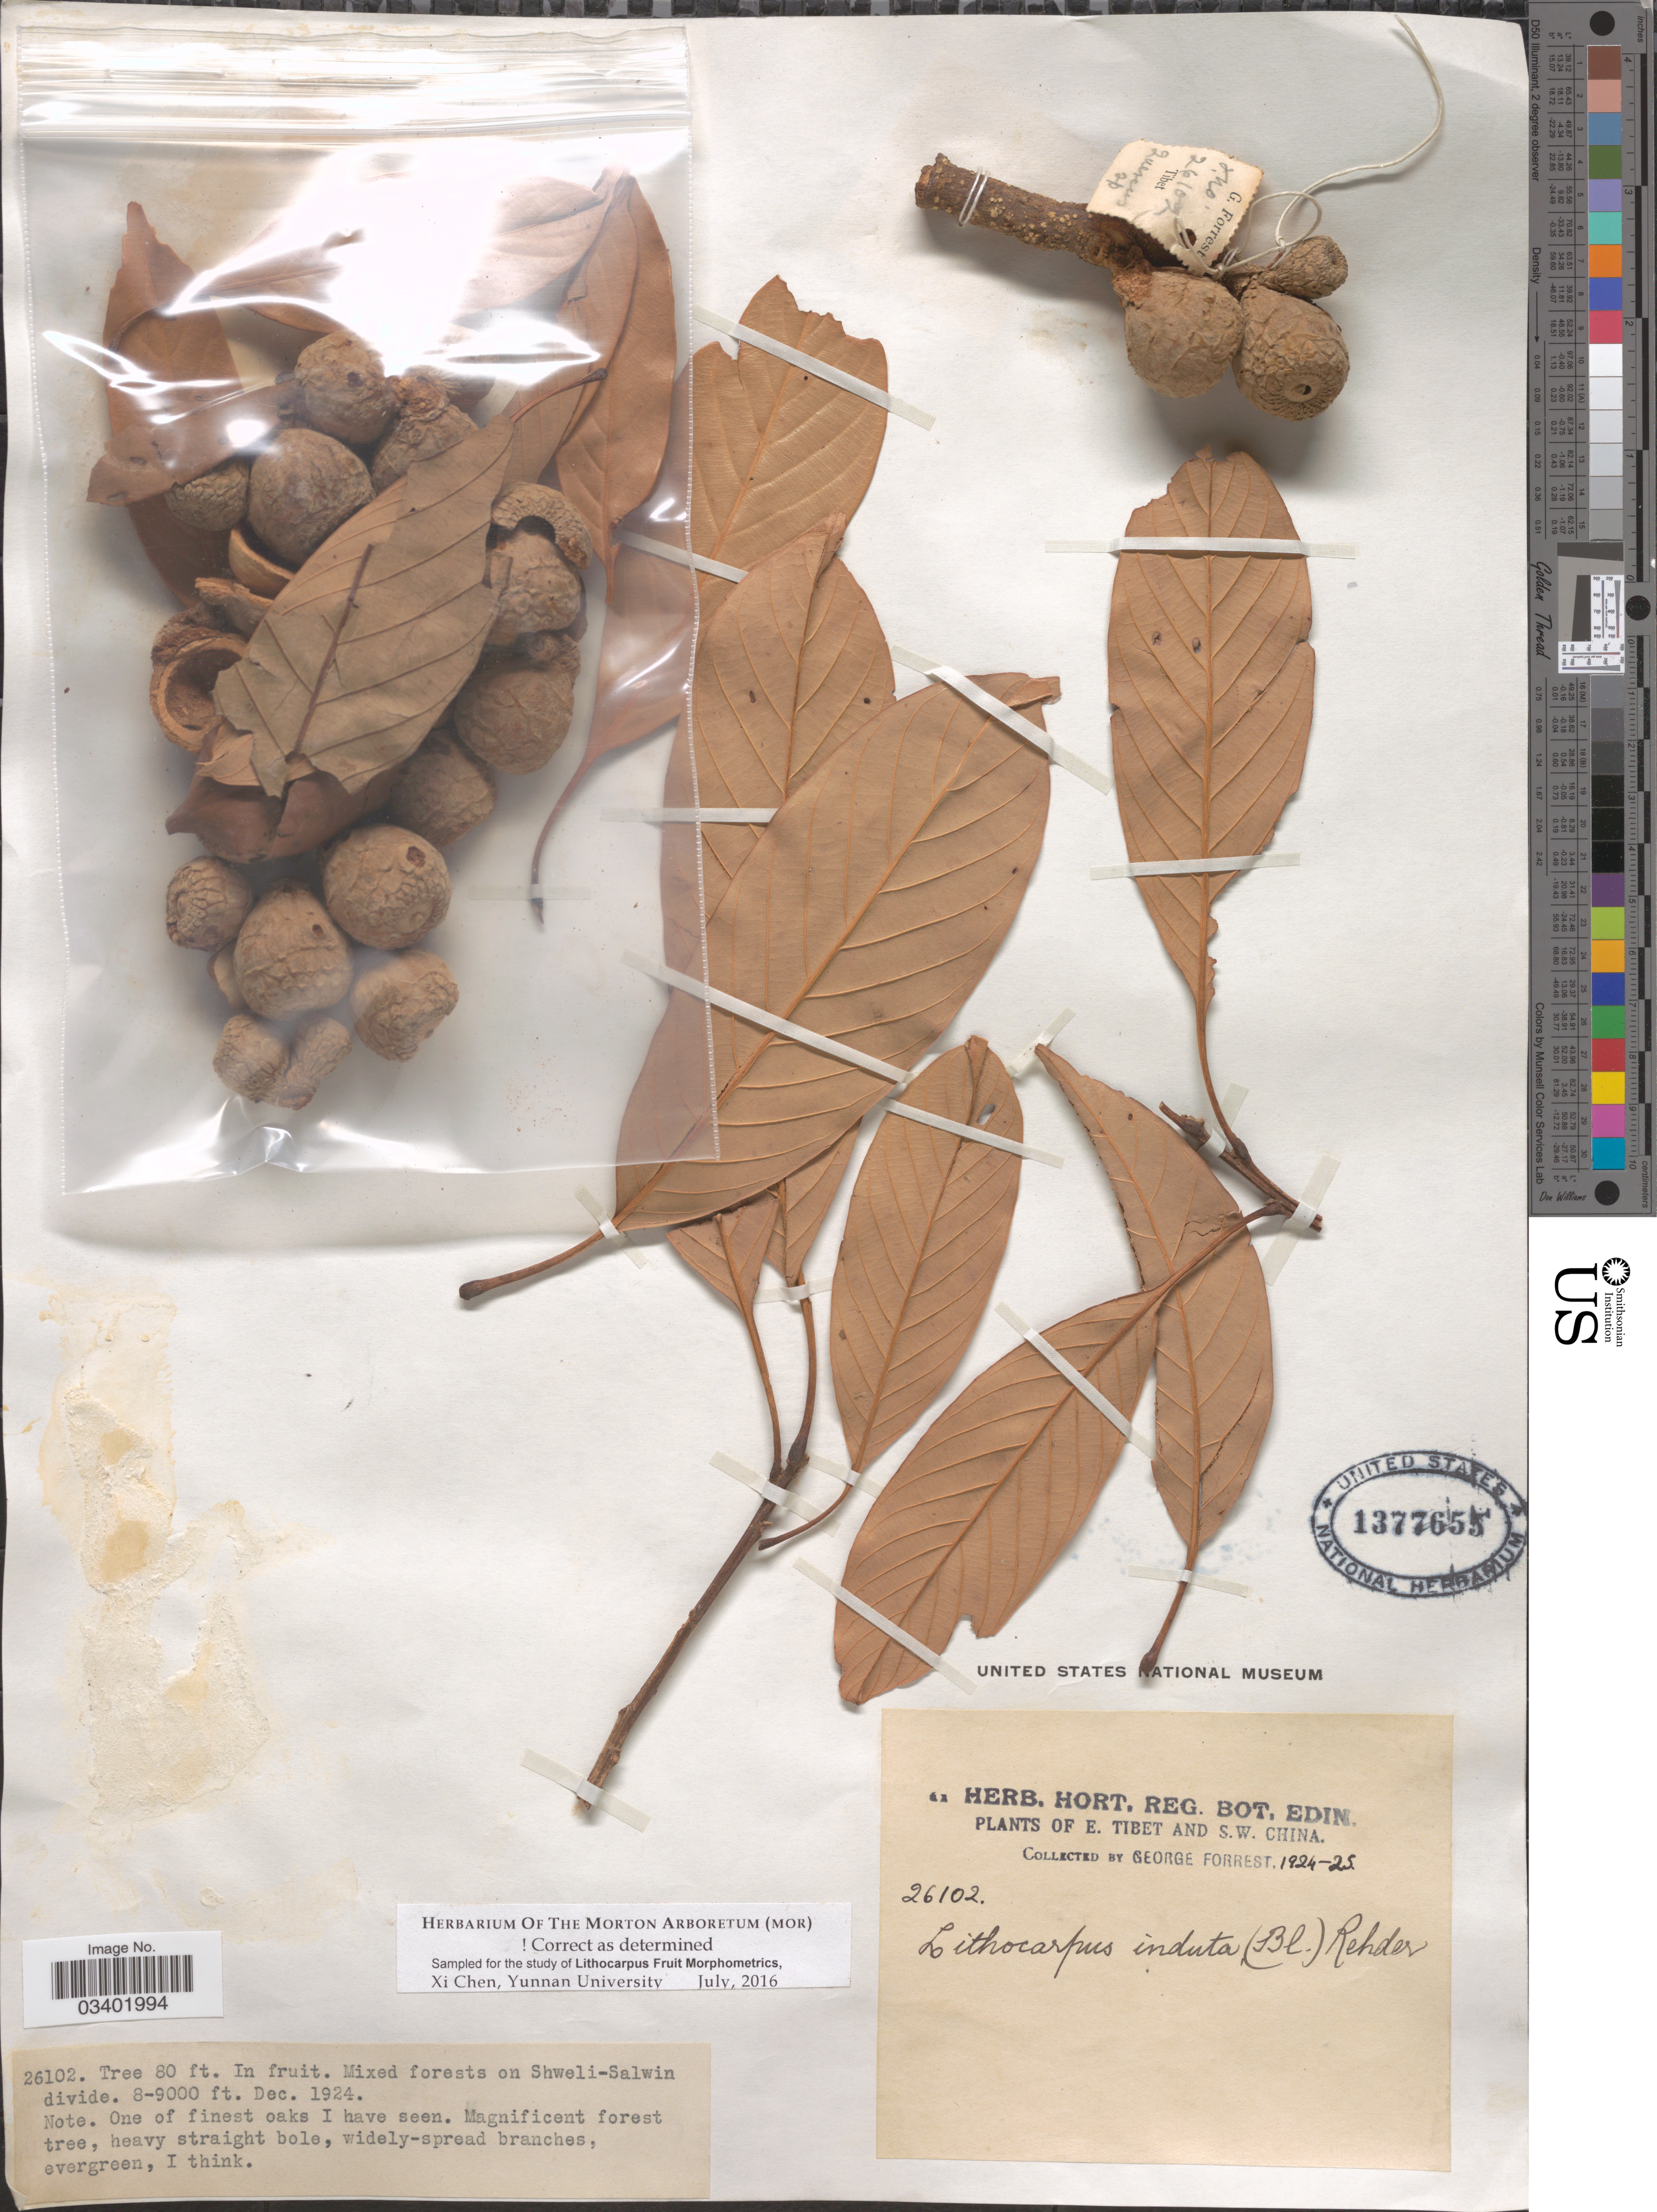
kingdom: Plantae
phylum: Tracheophyta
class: Magnoliopsida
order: Fagales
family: Fagaceae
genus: Lithocarpus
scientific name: Lithocarpus indutus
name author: (Blume) Rehder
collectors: G. Forrest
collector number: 26102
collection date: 1924-12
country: China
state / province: Xizang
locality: E. Tibet and S. W. China. Shweli-Salwin divide.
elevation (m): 2438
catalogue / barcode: US 1377655